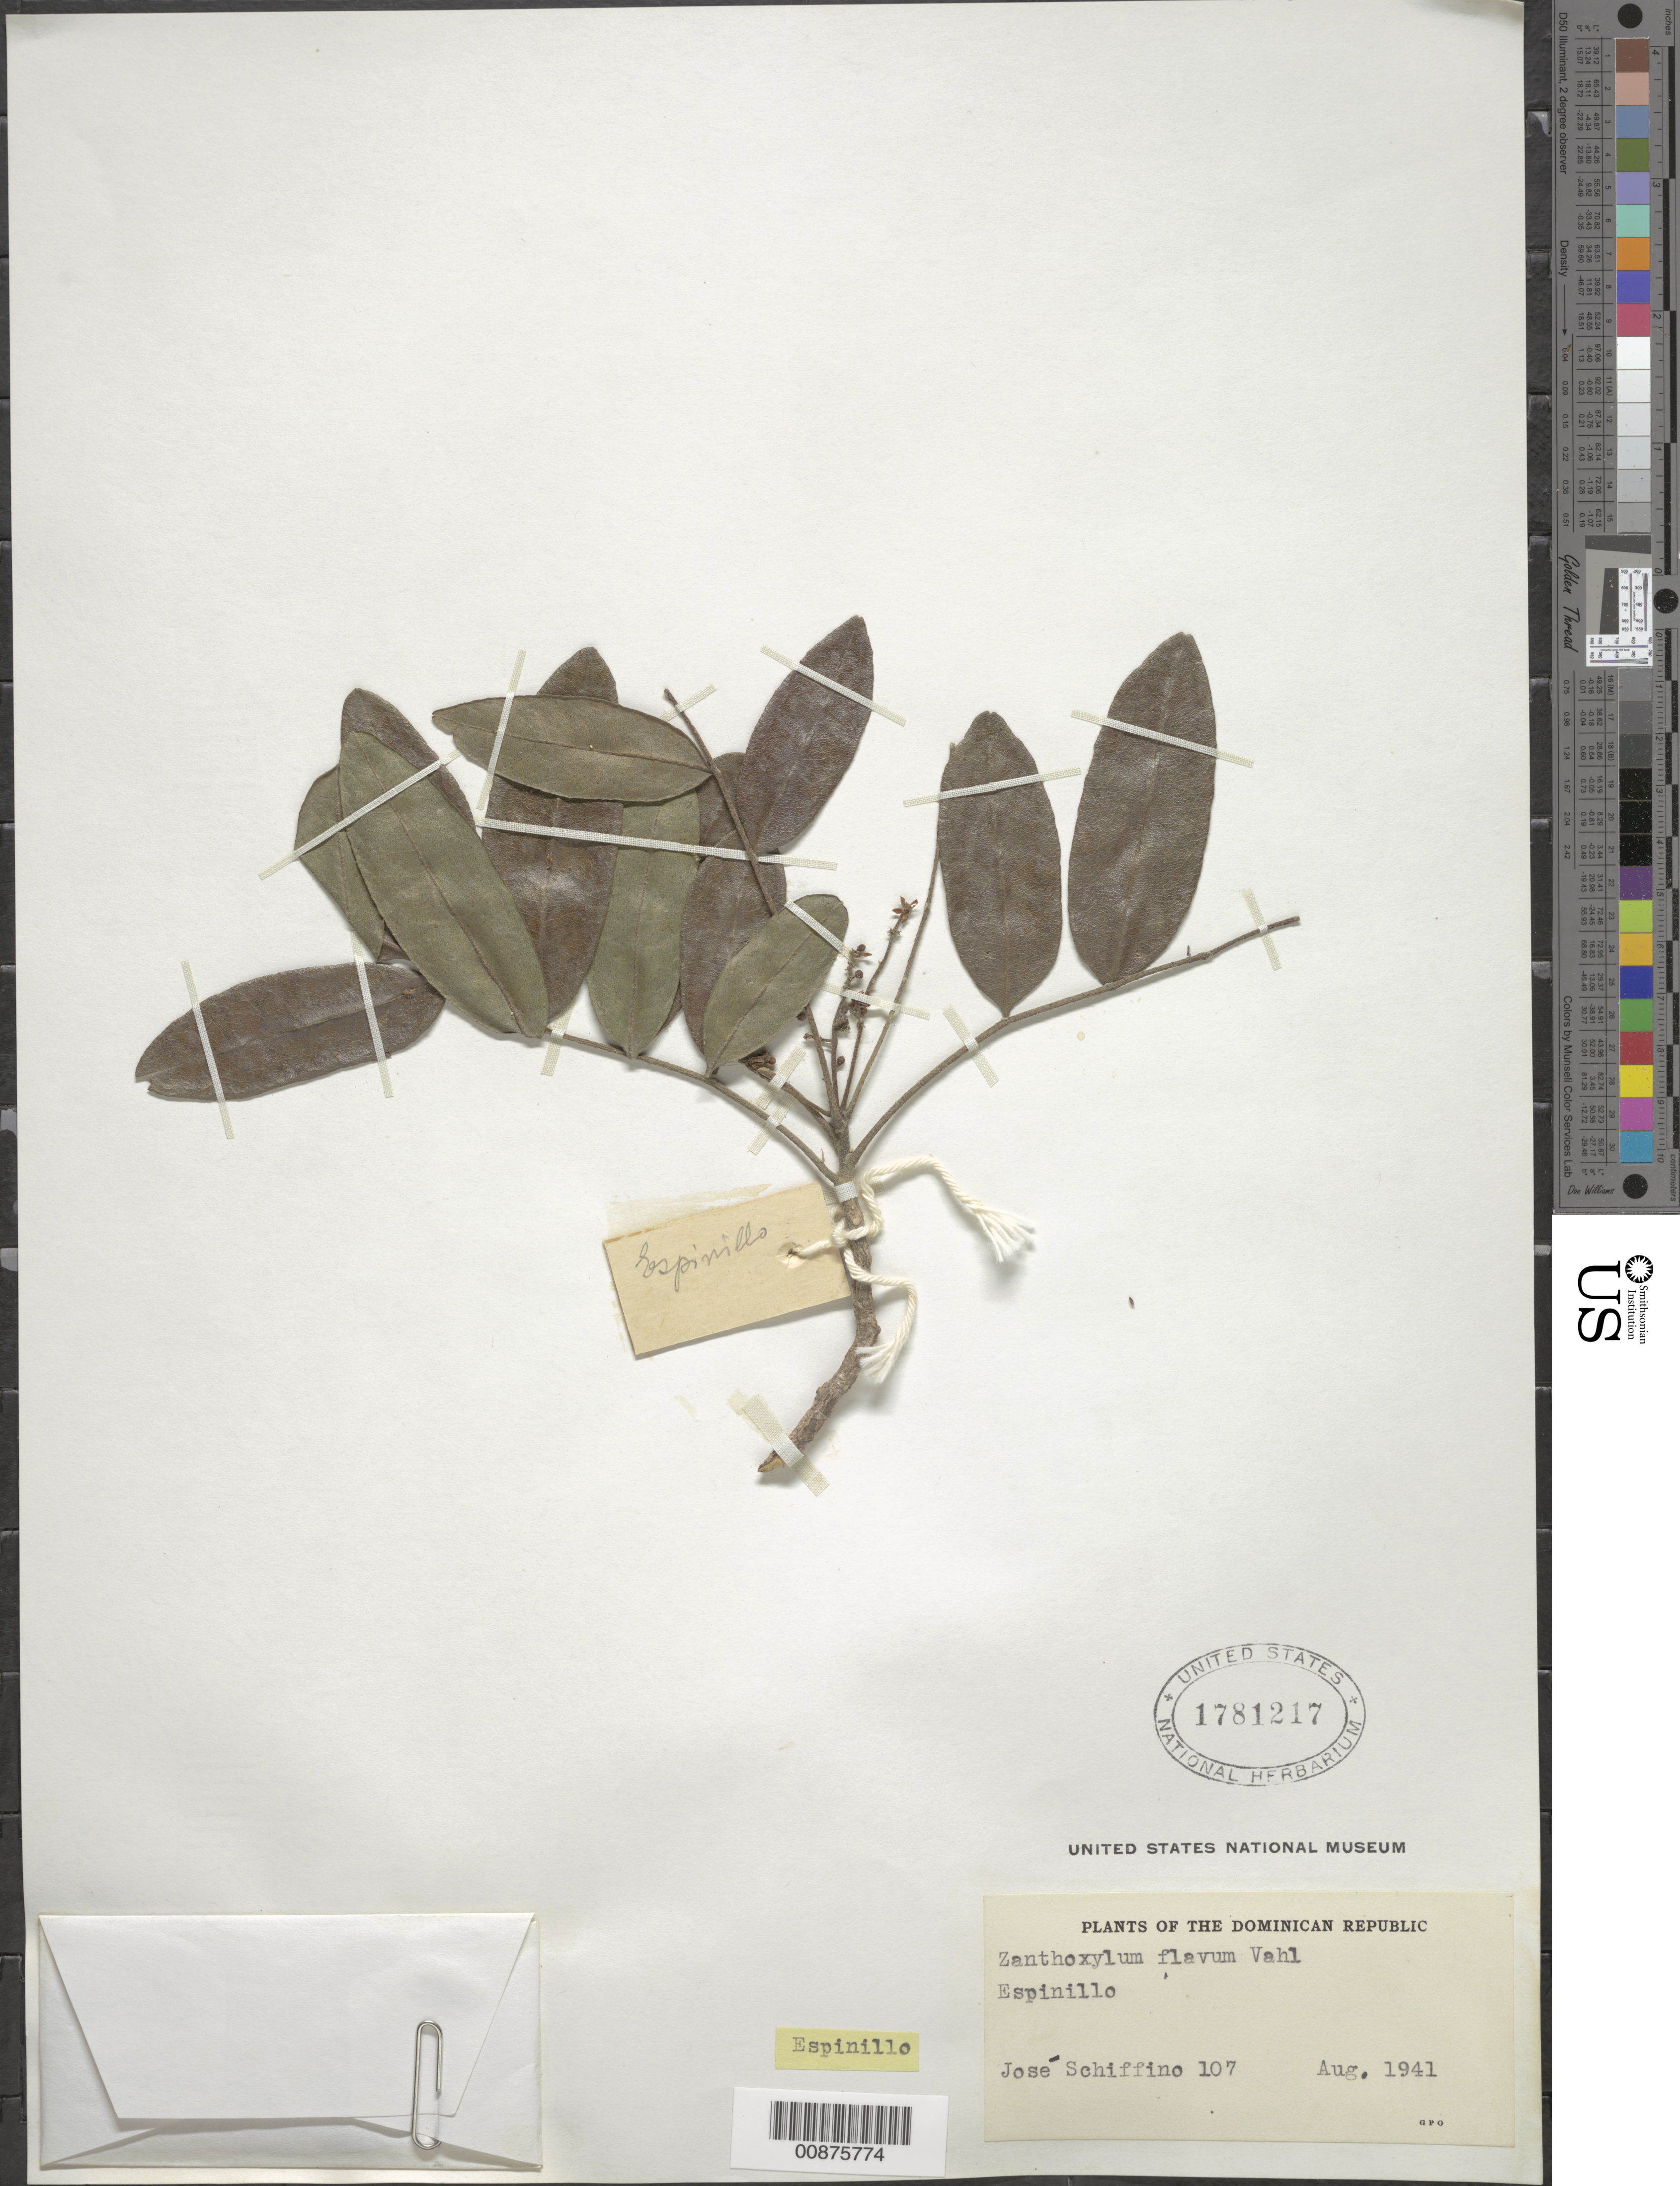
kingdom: Plantae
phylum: Tracheophyta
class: Magnoliopsida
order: Sapindales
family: Rutaceae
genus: Zanthoxylum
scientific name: Zanthoxylum flavum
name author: Vahl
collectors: J. Schiffino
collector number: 107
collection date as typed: Aug 1941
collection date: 1941-08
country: Dominican Republic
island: Hispaniola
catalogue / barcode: US 1781217